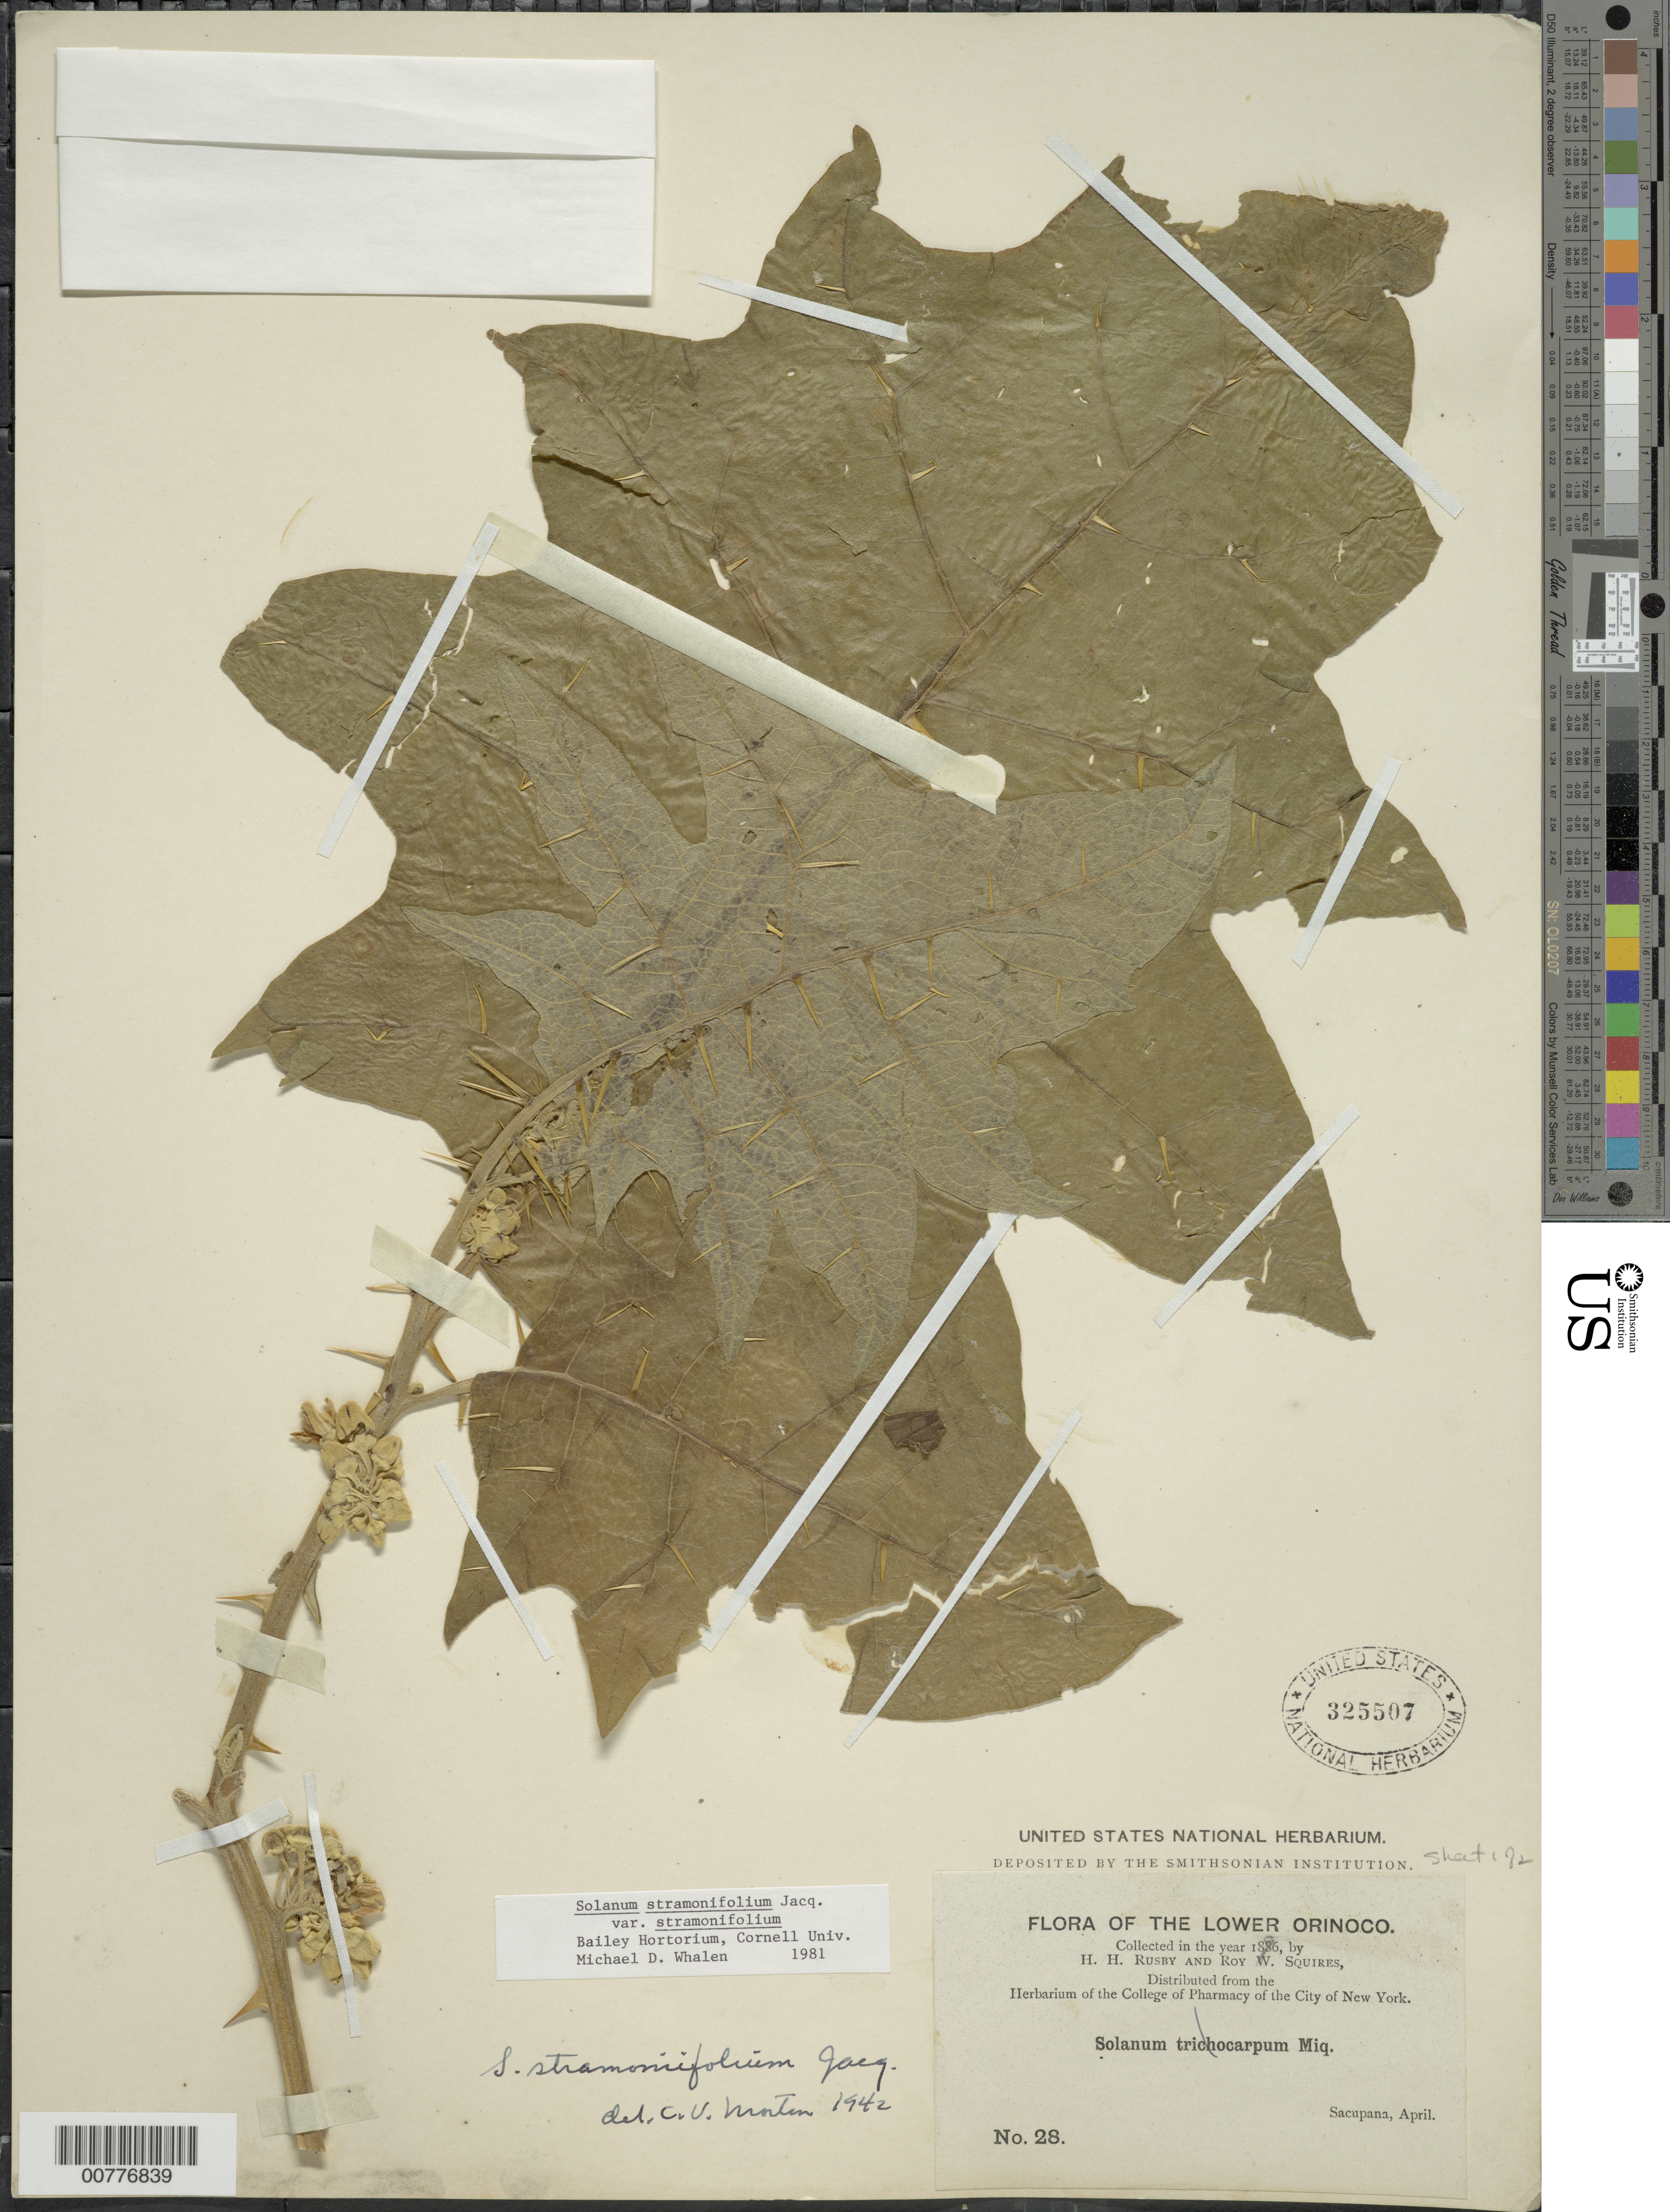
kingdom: Plantae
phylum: Tracheophyta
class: Magnoliopsida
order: Solanales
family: Solanaceae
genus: Solanum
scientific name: Solanum stramoniifolium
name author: Jacq.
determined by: Whalen, M. D.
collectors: H. H. Rusby & R. Squires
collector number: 28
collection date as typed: April 1896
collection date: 1896-04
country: Venezuela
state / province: Delta Amacuro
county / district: Antonio Díaz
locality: Lower Orinoco, Sacupana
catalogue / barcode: US 325507